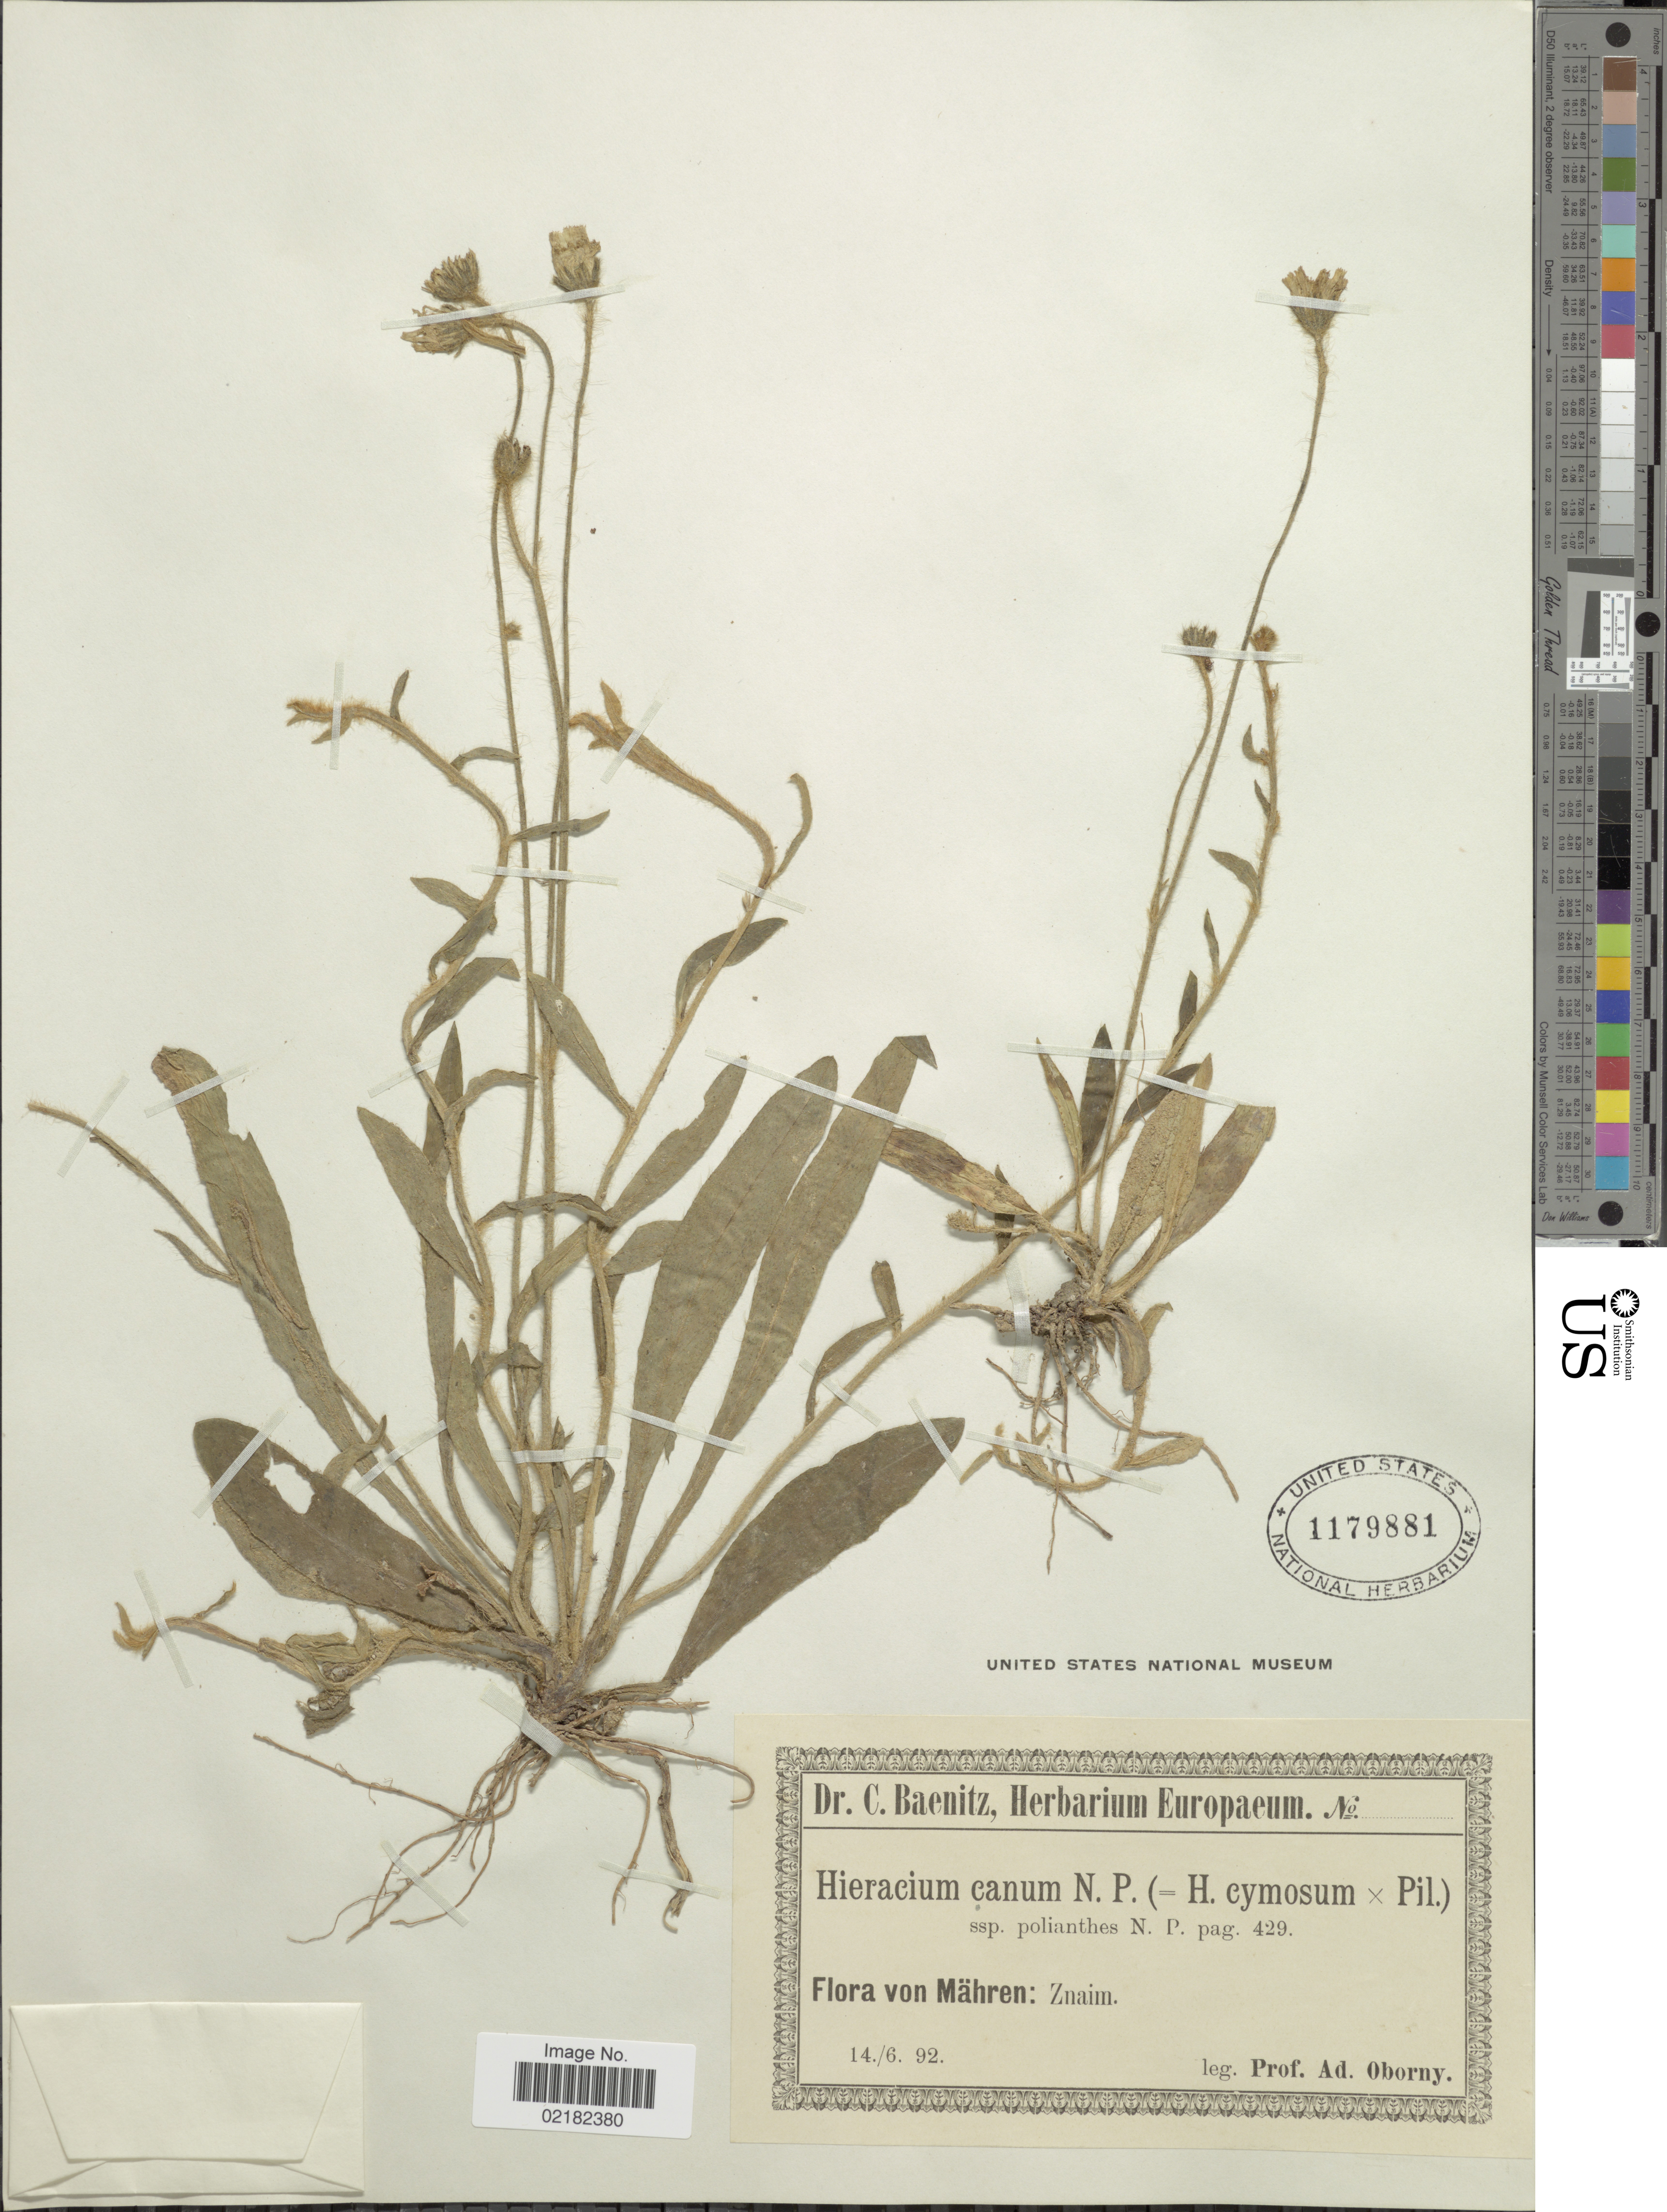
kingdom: Plantae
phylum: Tracheophyta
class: Magnoliopsida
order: Asterales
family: Asteraceae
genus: Hieracium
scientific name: Hieracium canum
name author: Peter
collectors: A. Oborny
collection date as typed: Transcribed d/m/y: 14/6/92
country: Czechia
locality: Mährne: Znaim.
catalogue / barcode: US 1179881